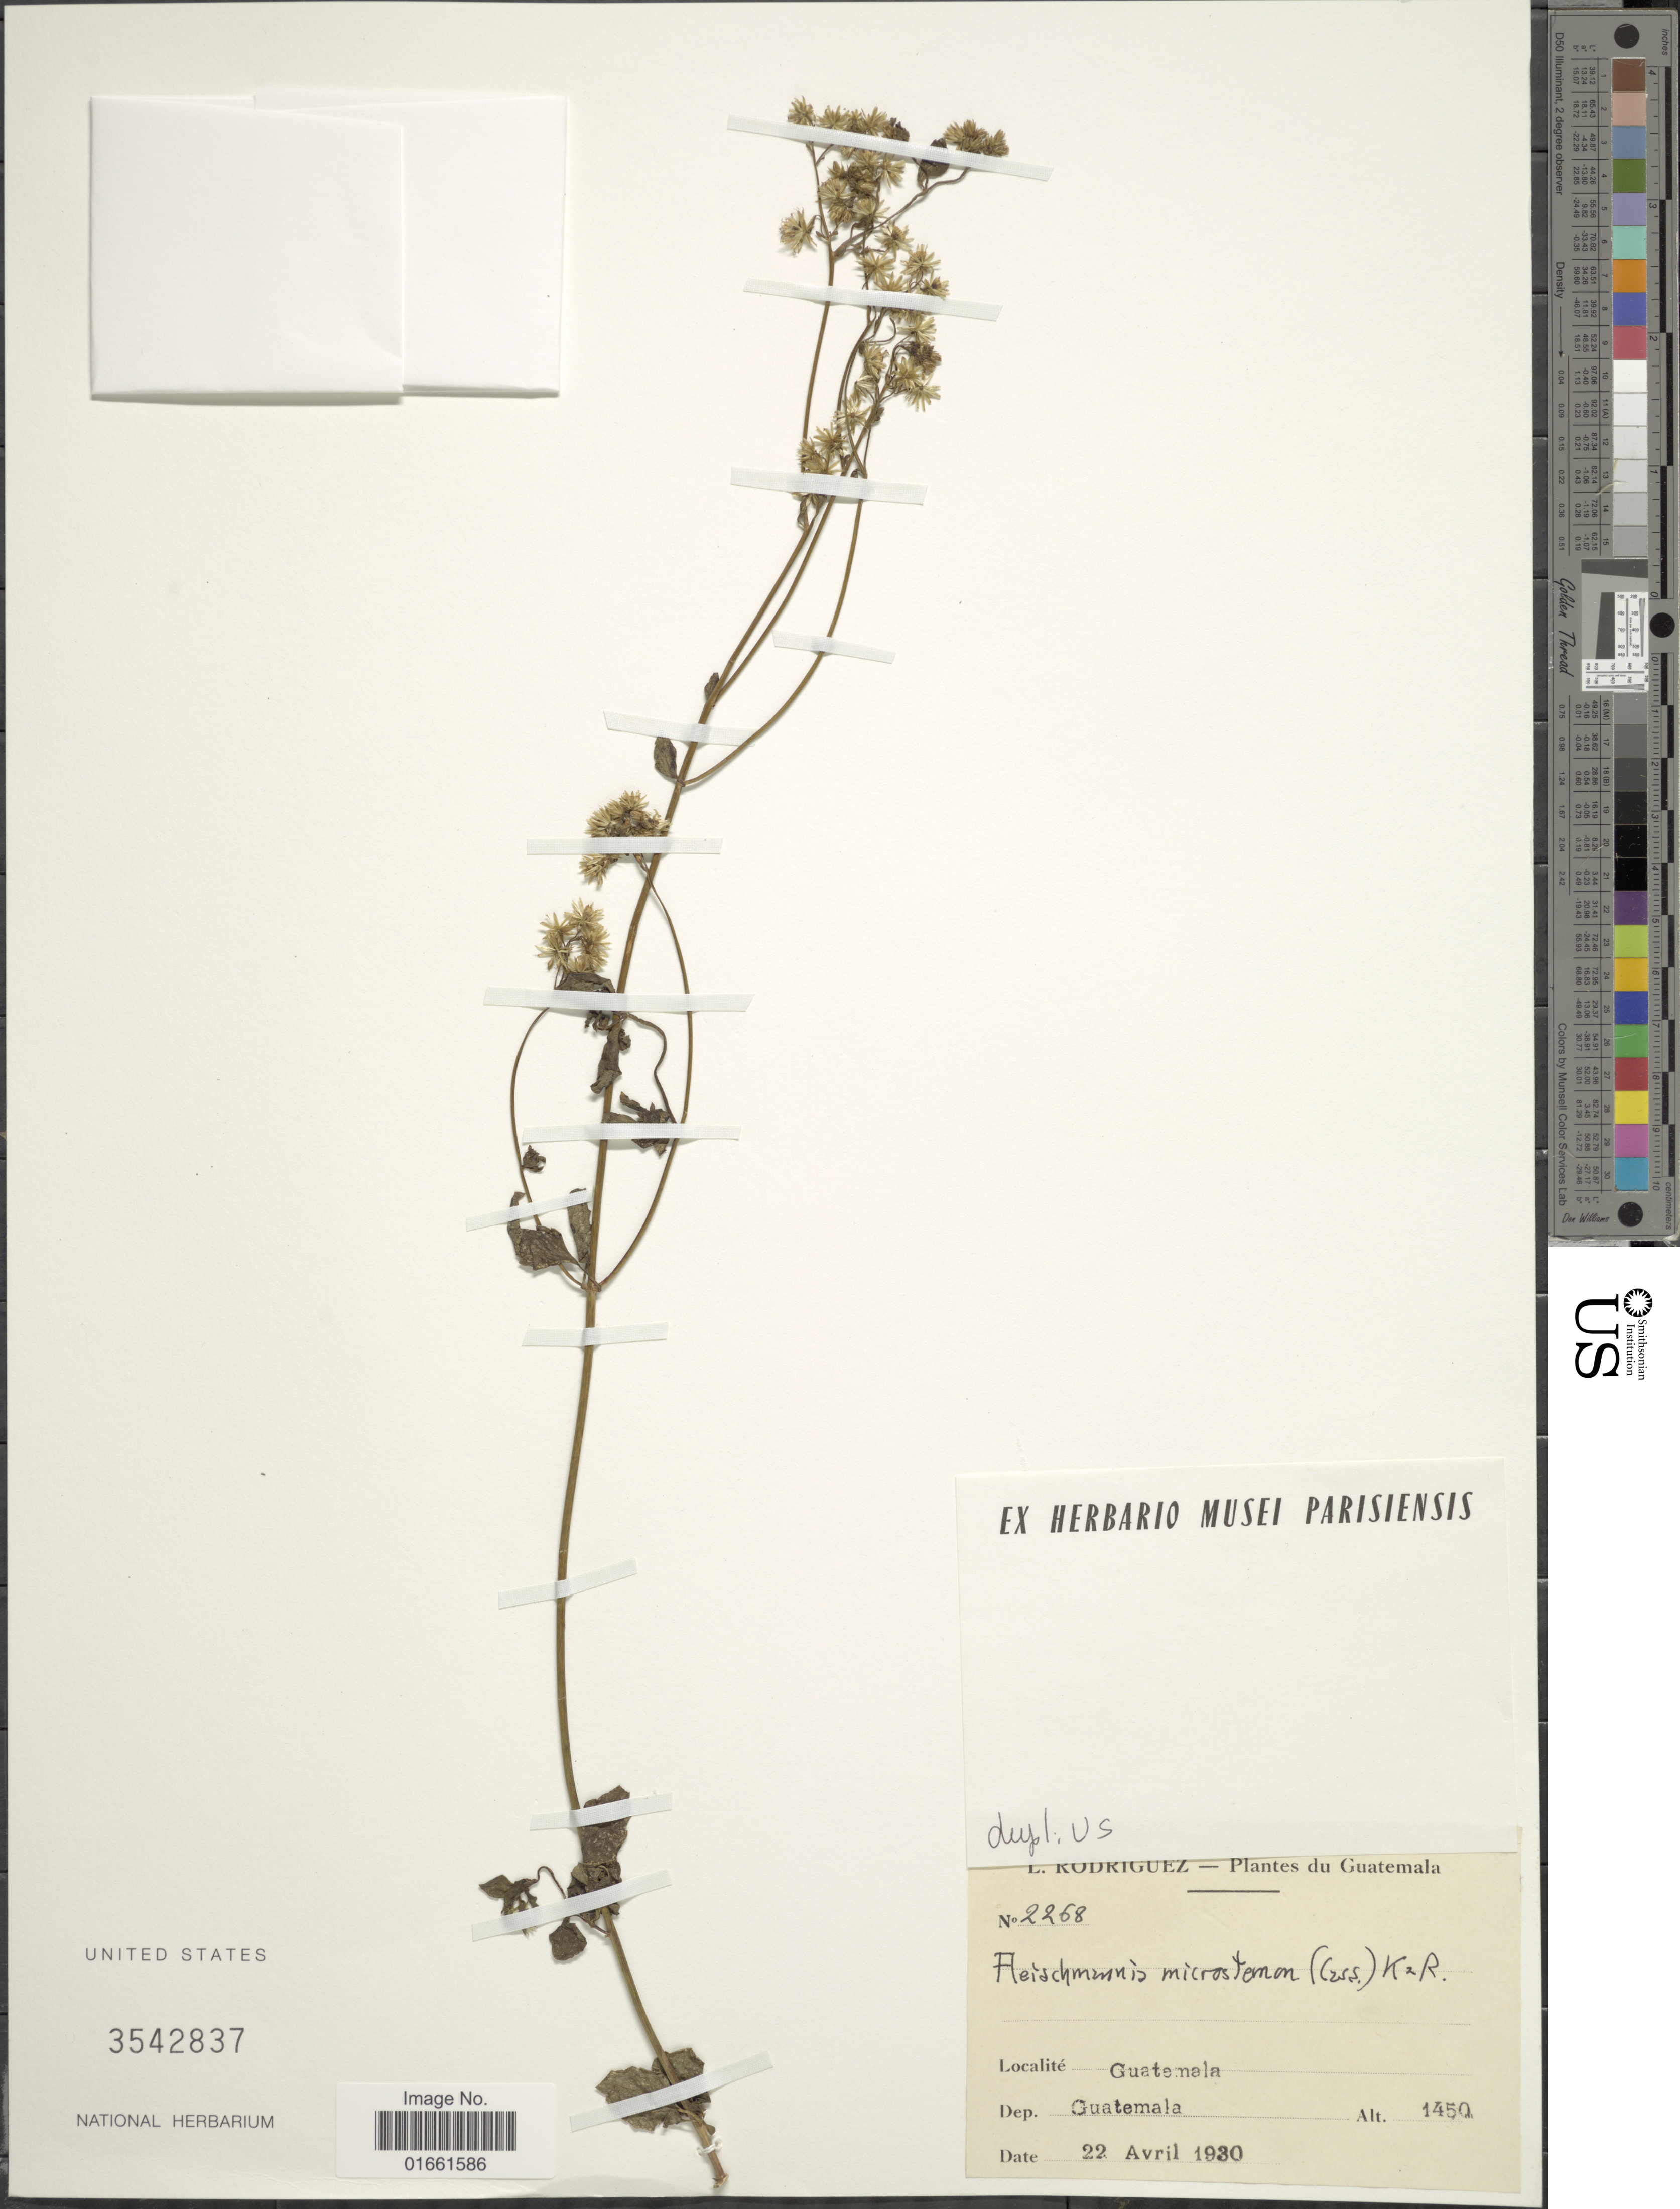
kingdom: Plantae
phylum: Tracheophyta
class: Magnoliopsida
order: Asterales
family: Asteraceae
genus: Fleischmannia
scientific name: Fleischmannia microstemon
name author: (Cass.) R.M. King & H. Rob.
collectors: L. Rodriguez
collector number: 2268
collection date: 1930-04-22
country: Guatemala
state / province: Guatemala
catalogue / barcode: US 3542837